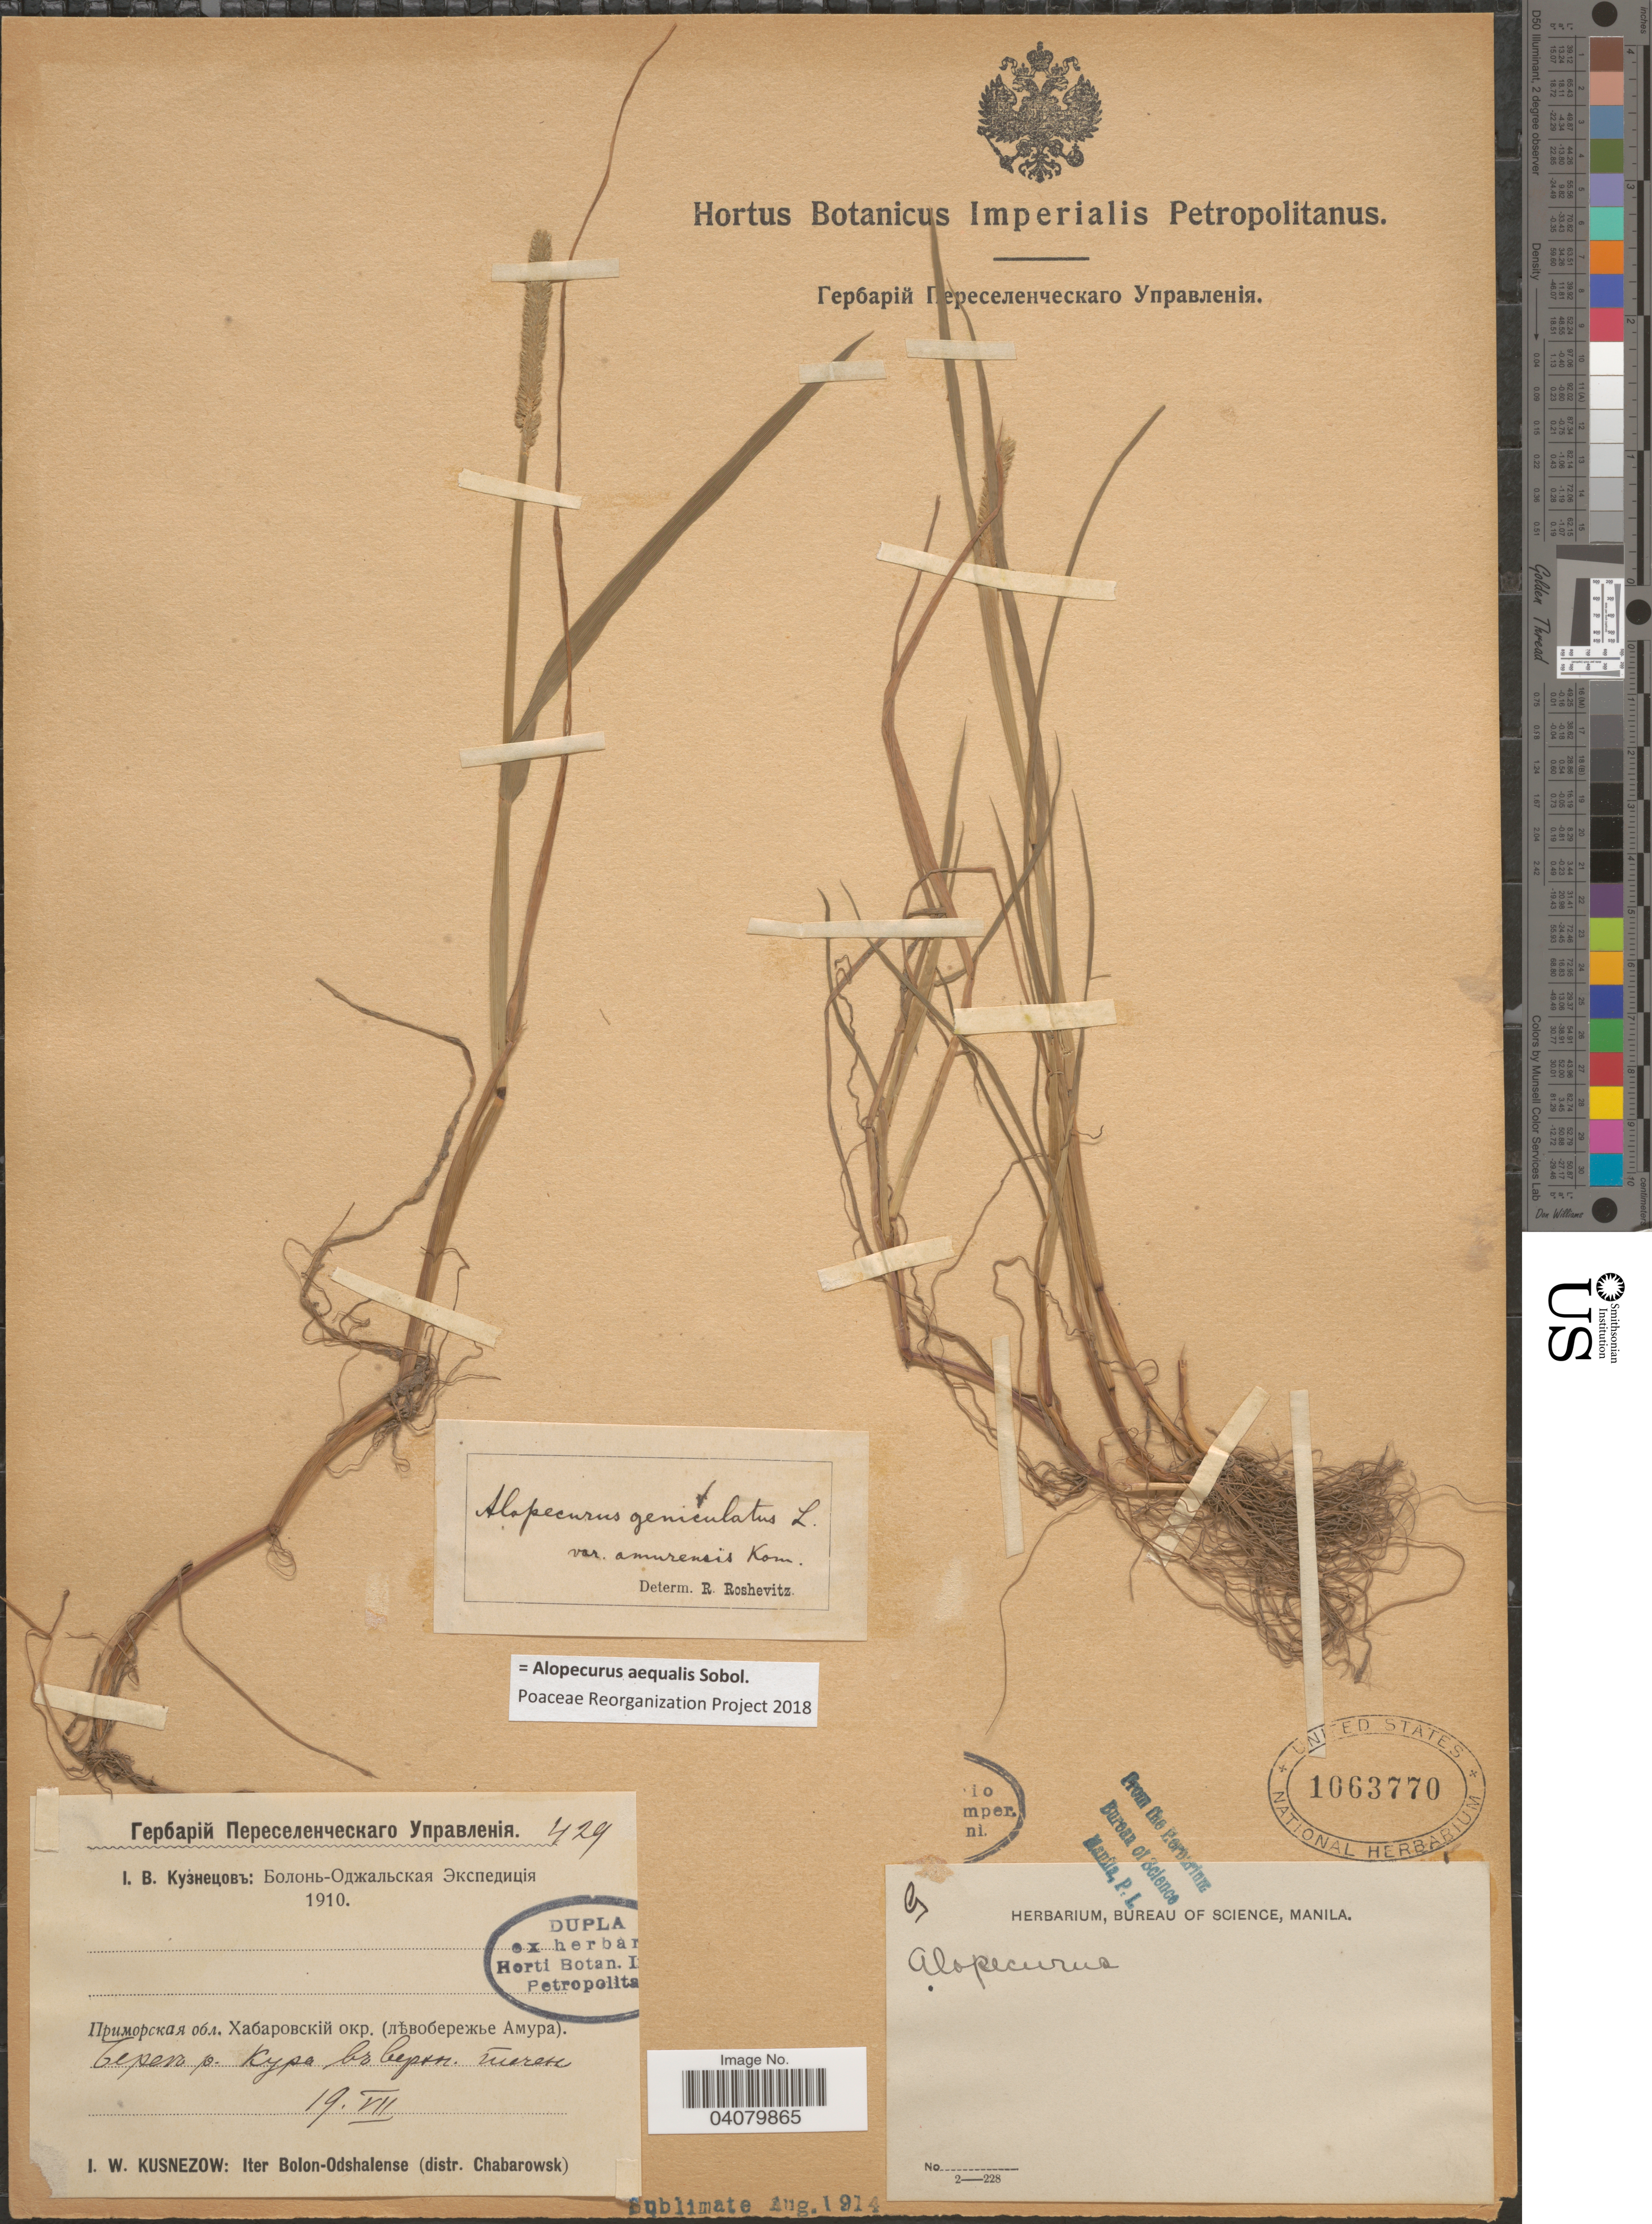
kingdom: Plantae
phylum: Tracheophyta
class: Liliopsida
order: Poales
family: Poaceae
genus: Alopecurus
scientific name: Alopecurus aequalis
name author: Sobol.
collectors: I. Kusnezow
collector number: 429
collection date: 1910-07-19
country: Russian Federation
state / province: Khabarovsk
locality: Left shore of river Amur, shore of river Kur. Inter Bolon-Odshalense (distr. Chabarowsk)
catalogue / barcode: US 1063770